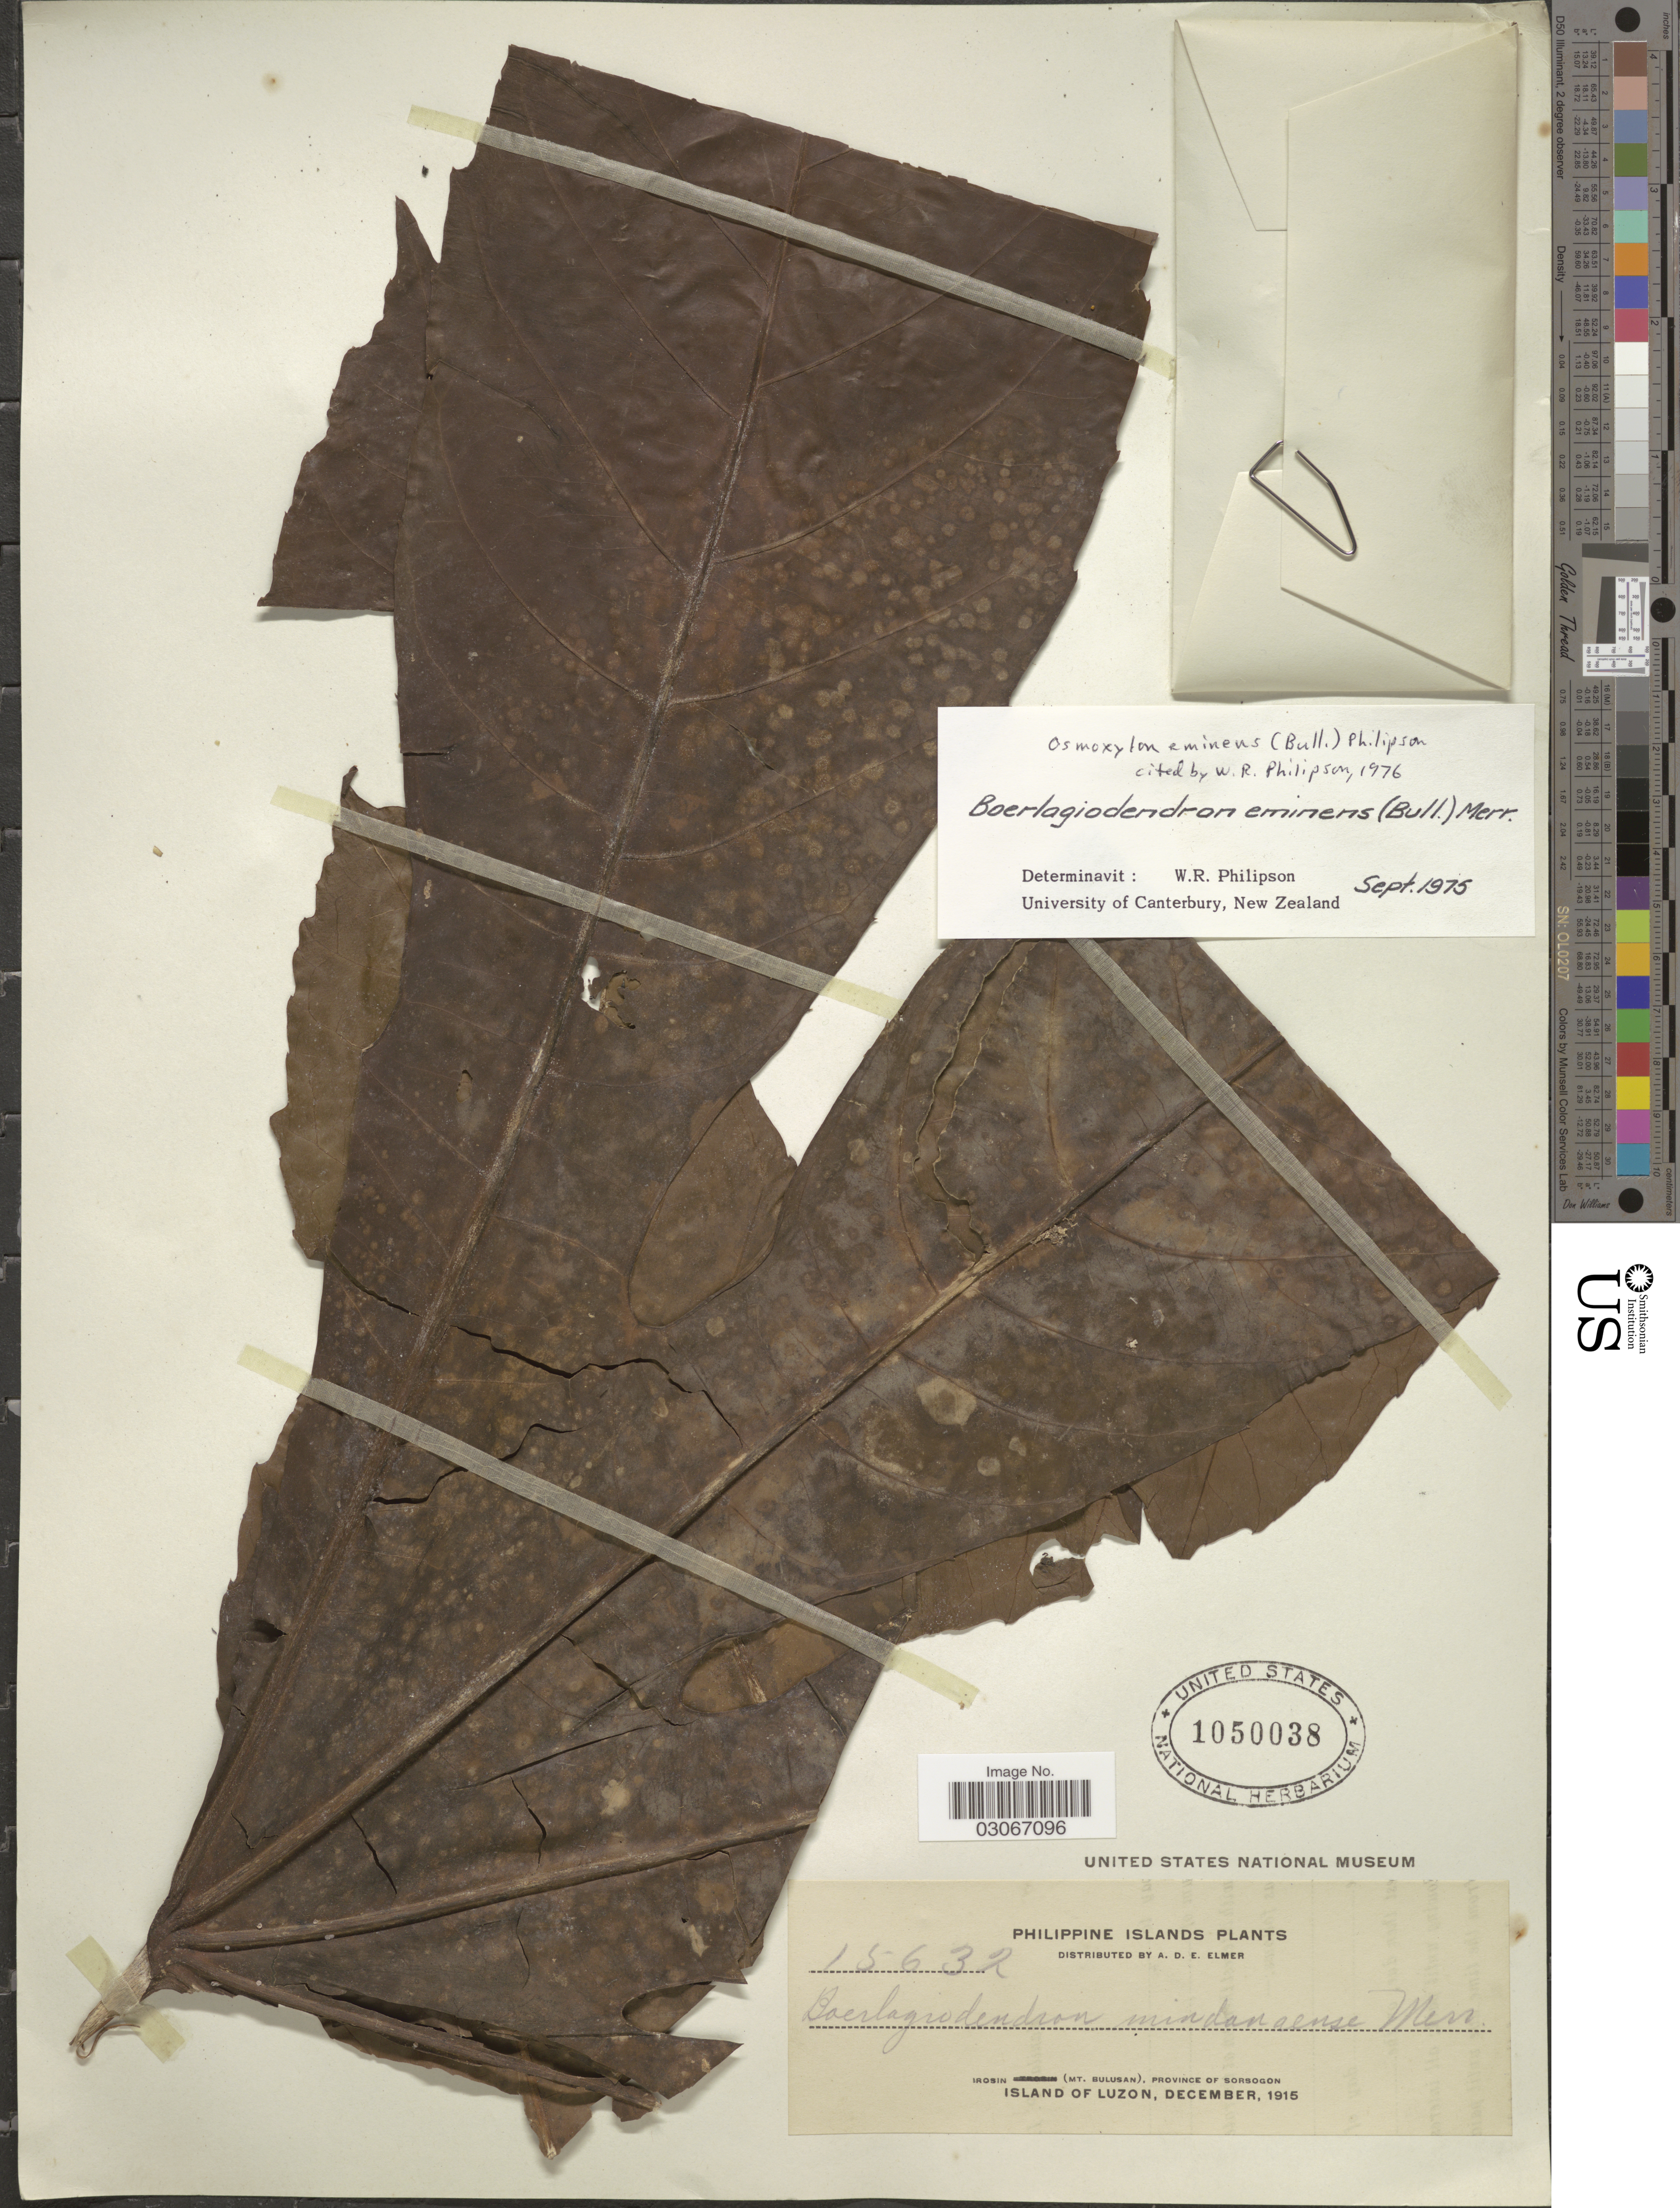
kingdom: Plantae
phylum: Tracheophyta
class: Magnoliopsida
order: Apiales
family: Araliaceae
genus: Osmoxylon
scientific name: Osmoxylon eminens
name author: (Bull) Philipson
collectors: A. D. E. Elmer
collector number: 15632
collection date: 1915-12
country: Philippines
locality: Philippine Islands. Irosin (Mt. Bulusan), Province of Sorsogon. Island of Luzon.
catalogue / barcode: US 1050038